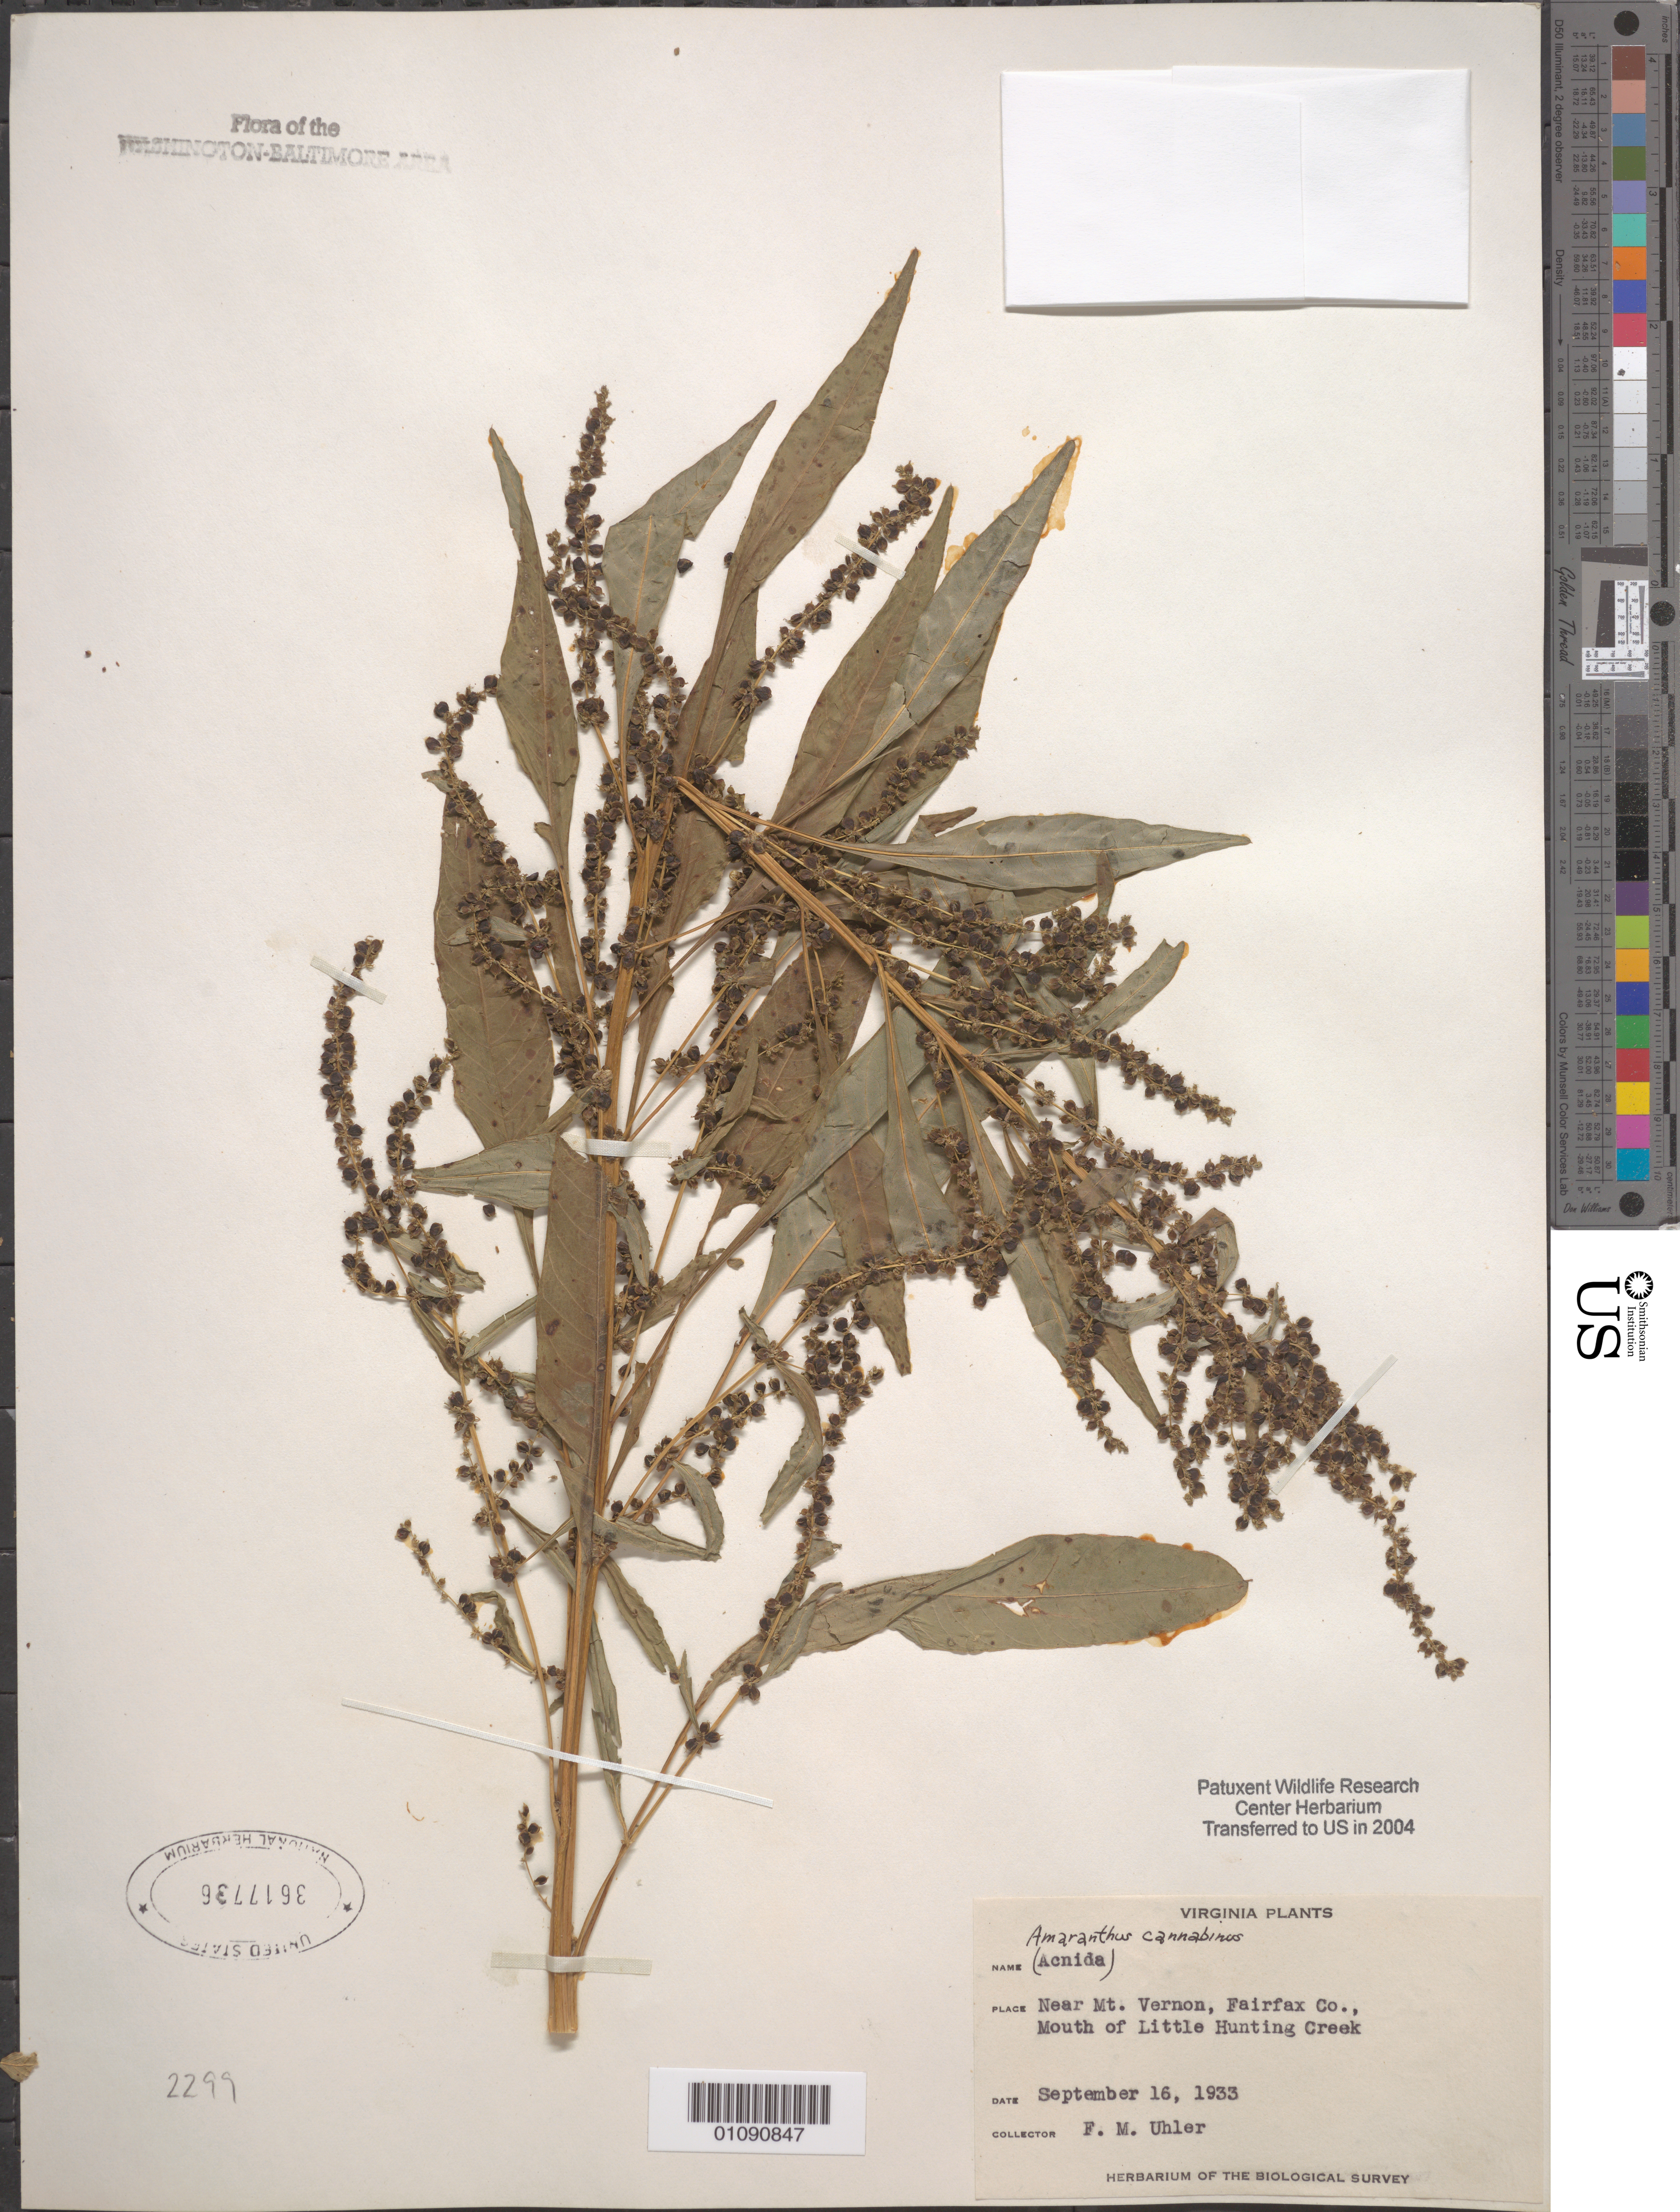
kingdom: Plantae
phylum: Tracheophyta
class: Magnoliopsida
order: Caryophyllales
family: Amaranthaceae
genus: Amaranthus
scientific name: Amaranthus cannabinus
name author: (L.) E.G. F. Sauer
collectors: F. M. Uhler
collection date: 1933-09-16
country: United States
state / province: Virginia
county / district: Fairfax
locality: Mouth of Little Hunting Creek, near Mt. Vernon.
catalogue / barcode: US 3617736